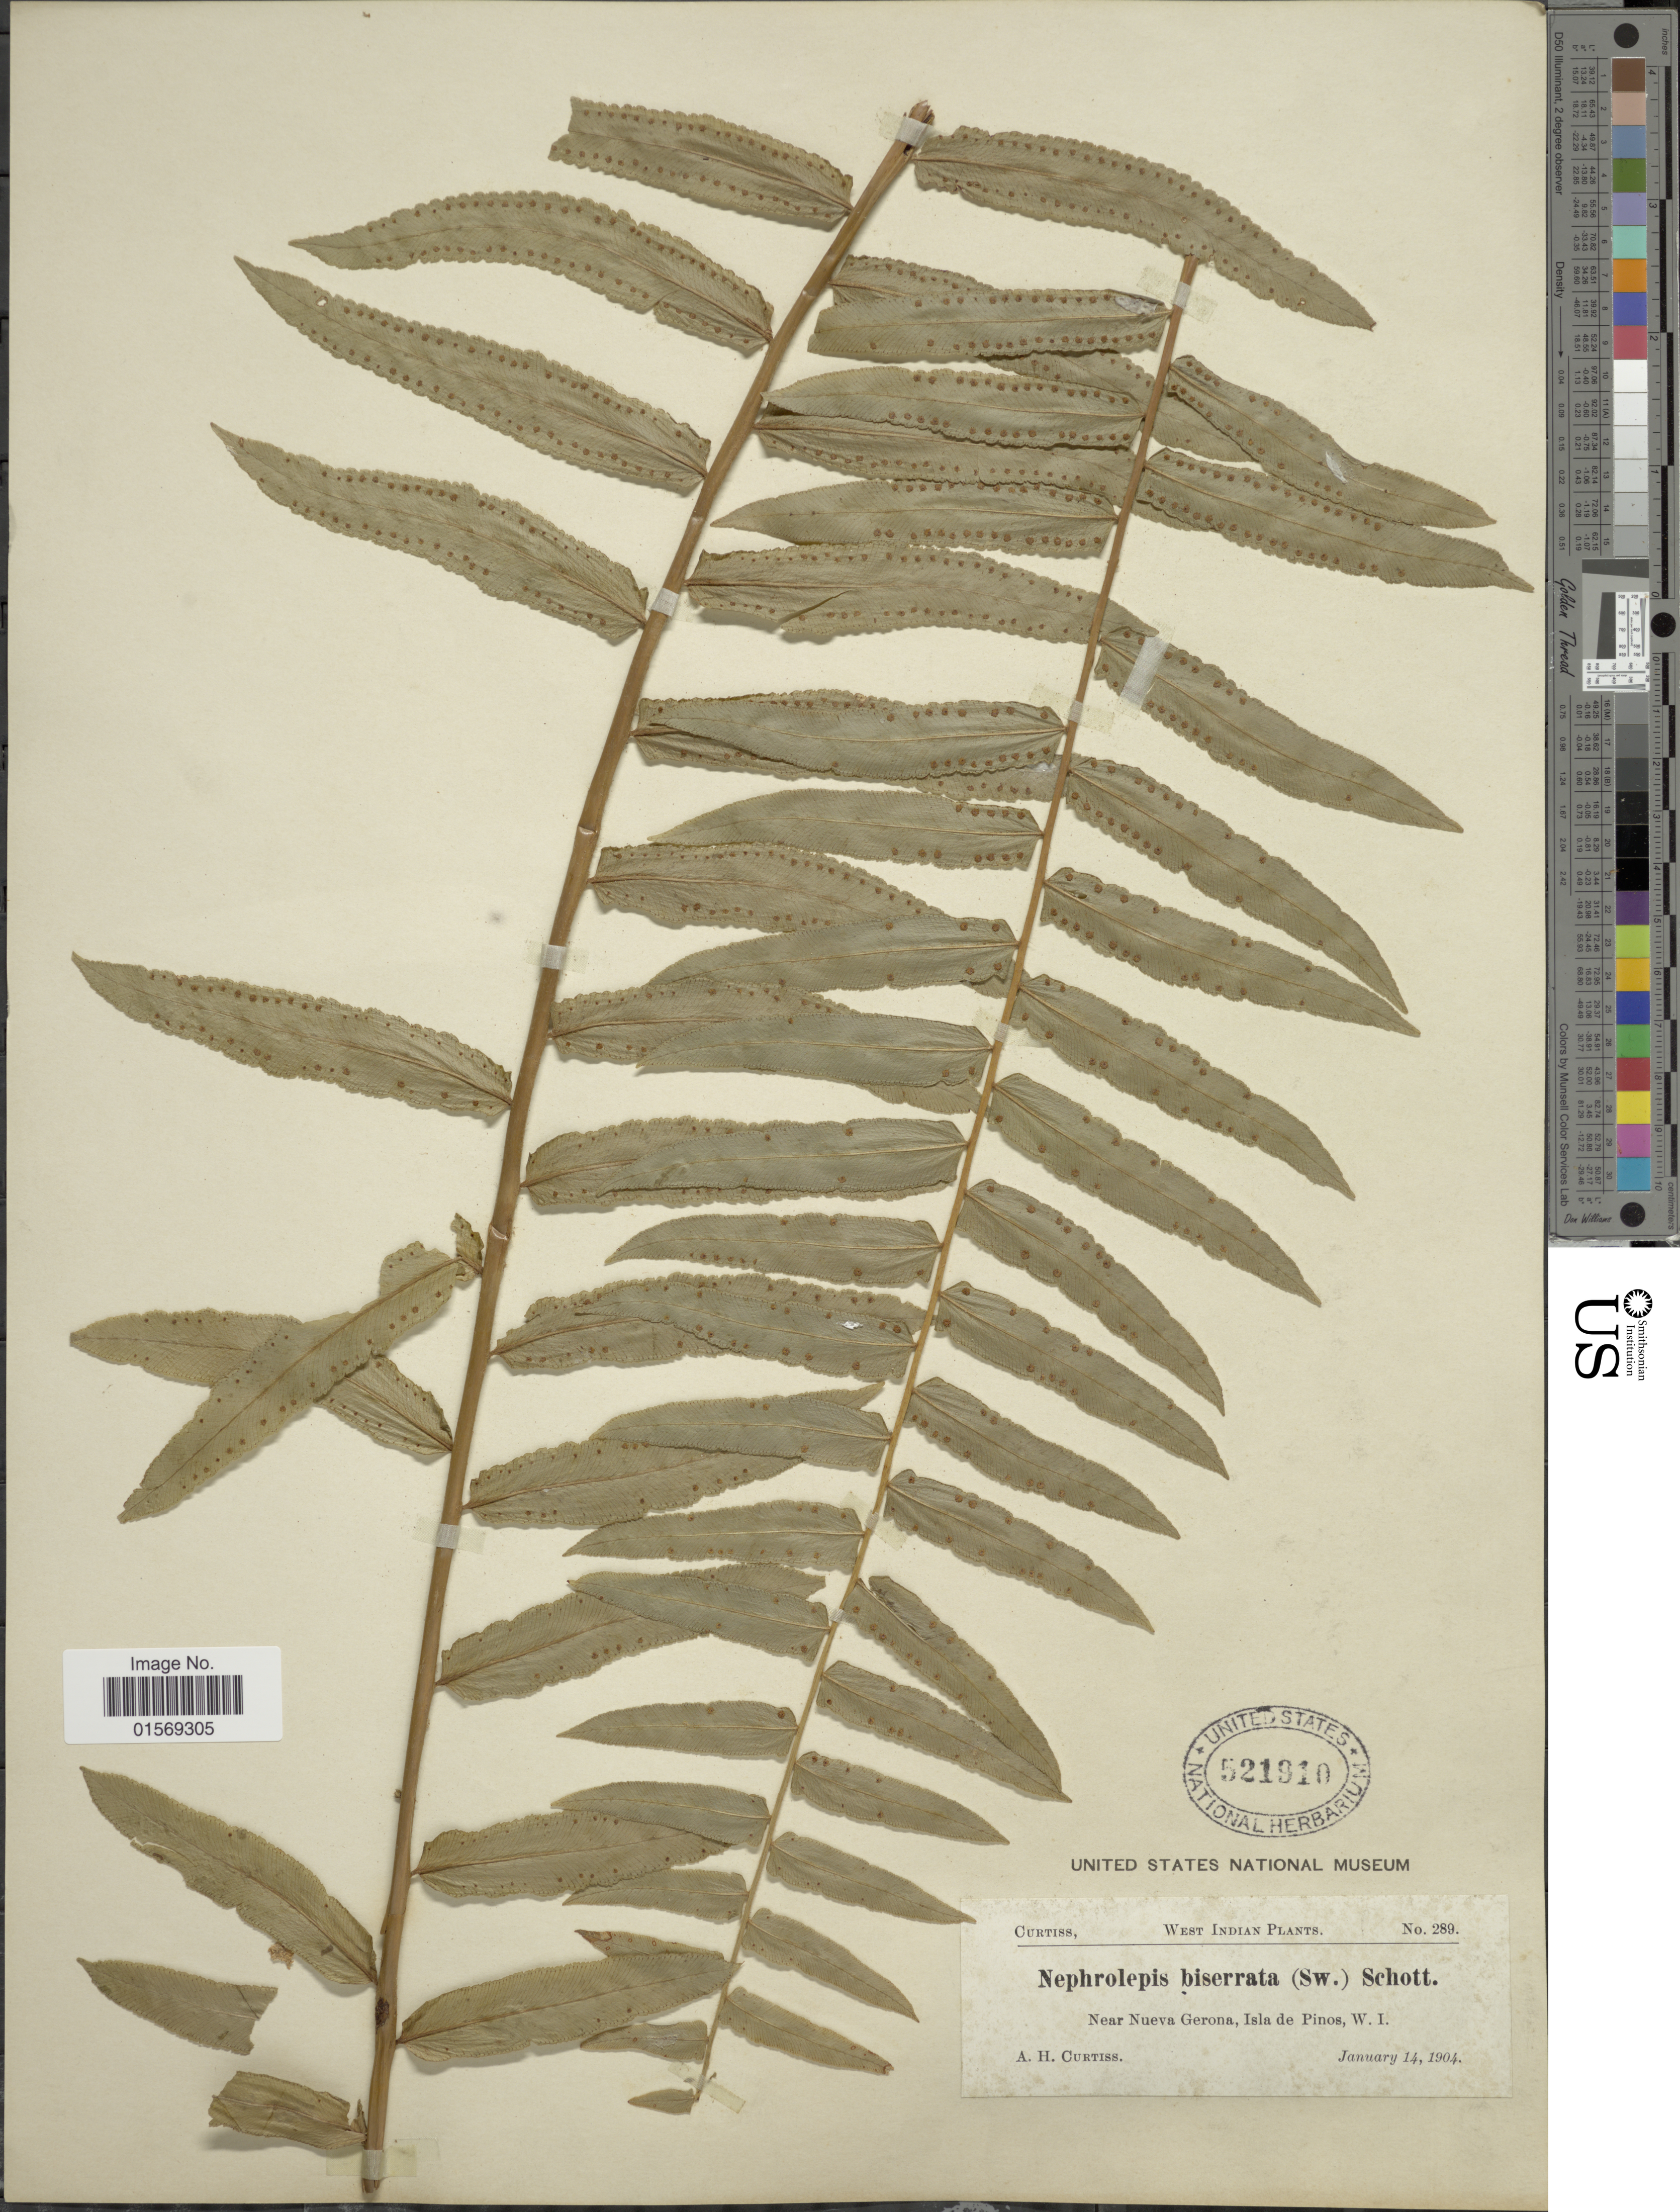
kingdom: Plantae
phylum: Tracheophyta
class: Polypodiopsida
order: Polypodiales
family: Nephrolepidaceae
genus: Nephrolepis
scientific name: Nephrolepis biserrata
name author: (Sw.) Schott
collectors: A. H. Curtiss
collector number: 289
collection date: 1904-01-14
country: Cuba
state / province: Isla de la Juventud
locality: West Indian. near Nueva Gerona, Isla de Pinos, W. I.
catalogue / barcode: US 521910